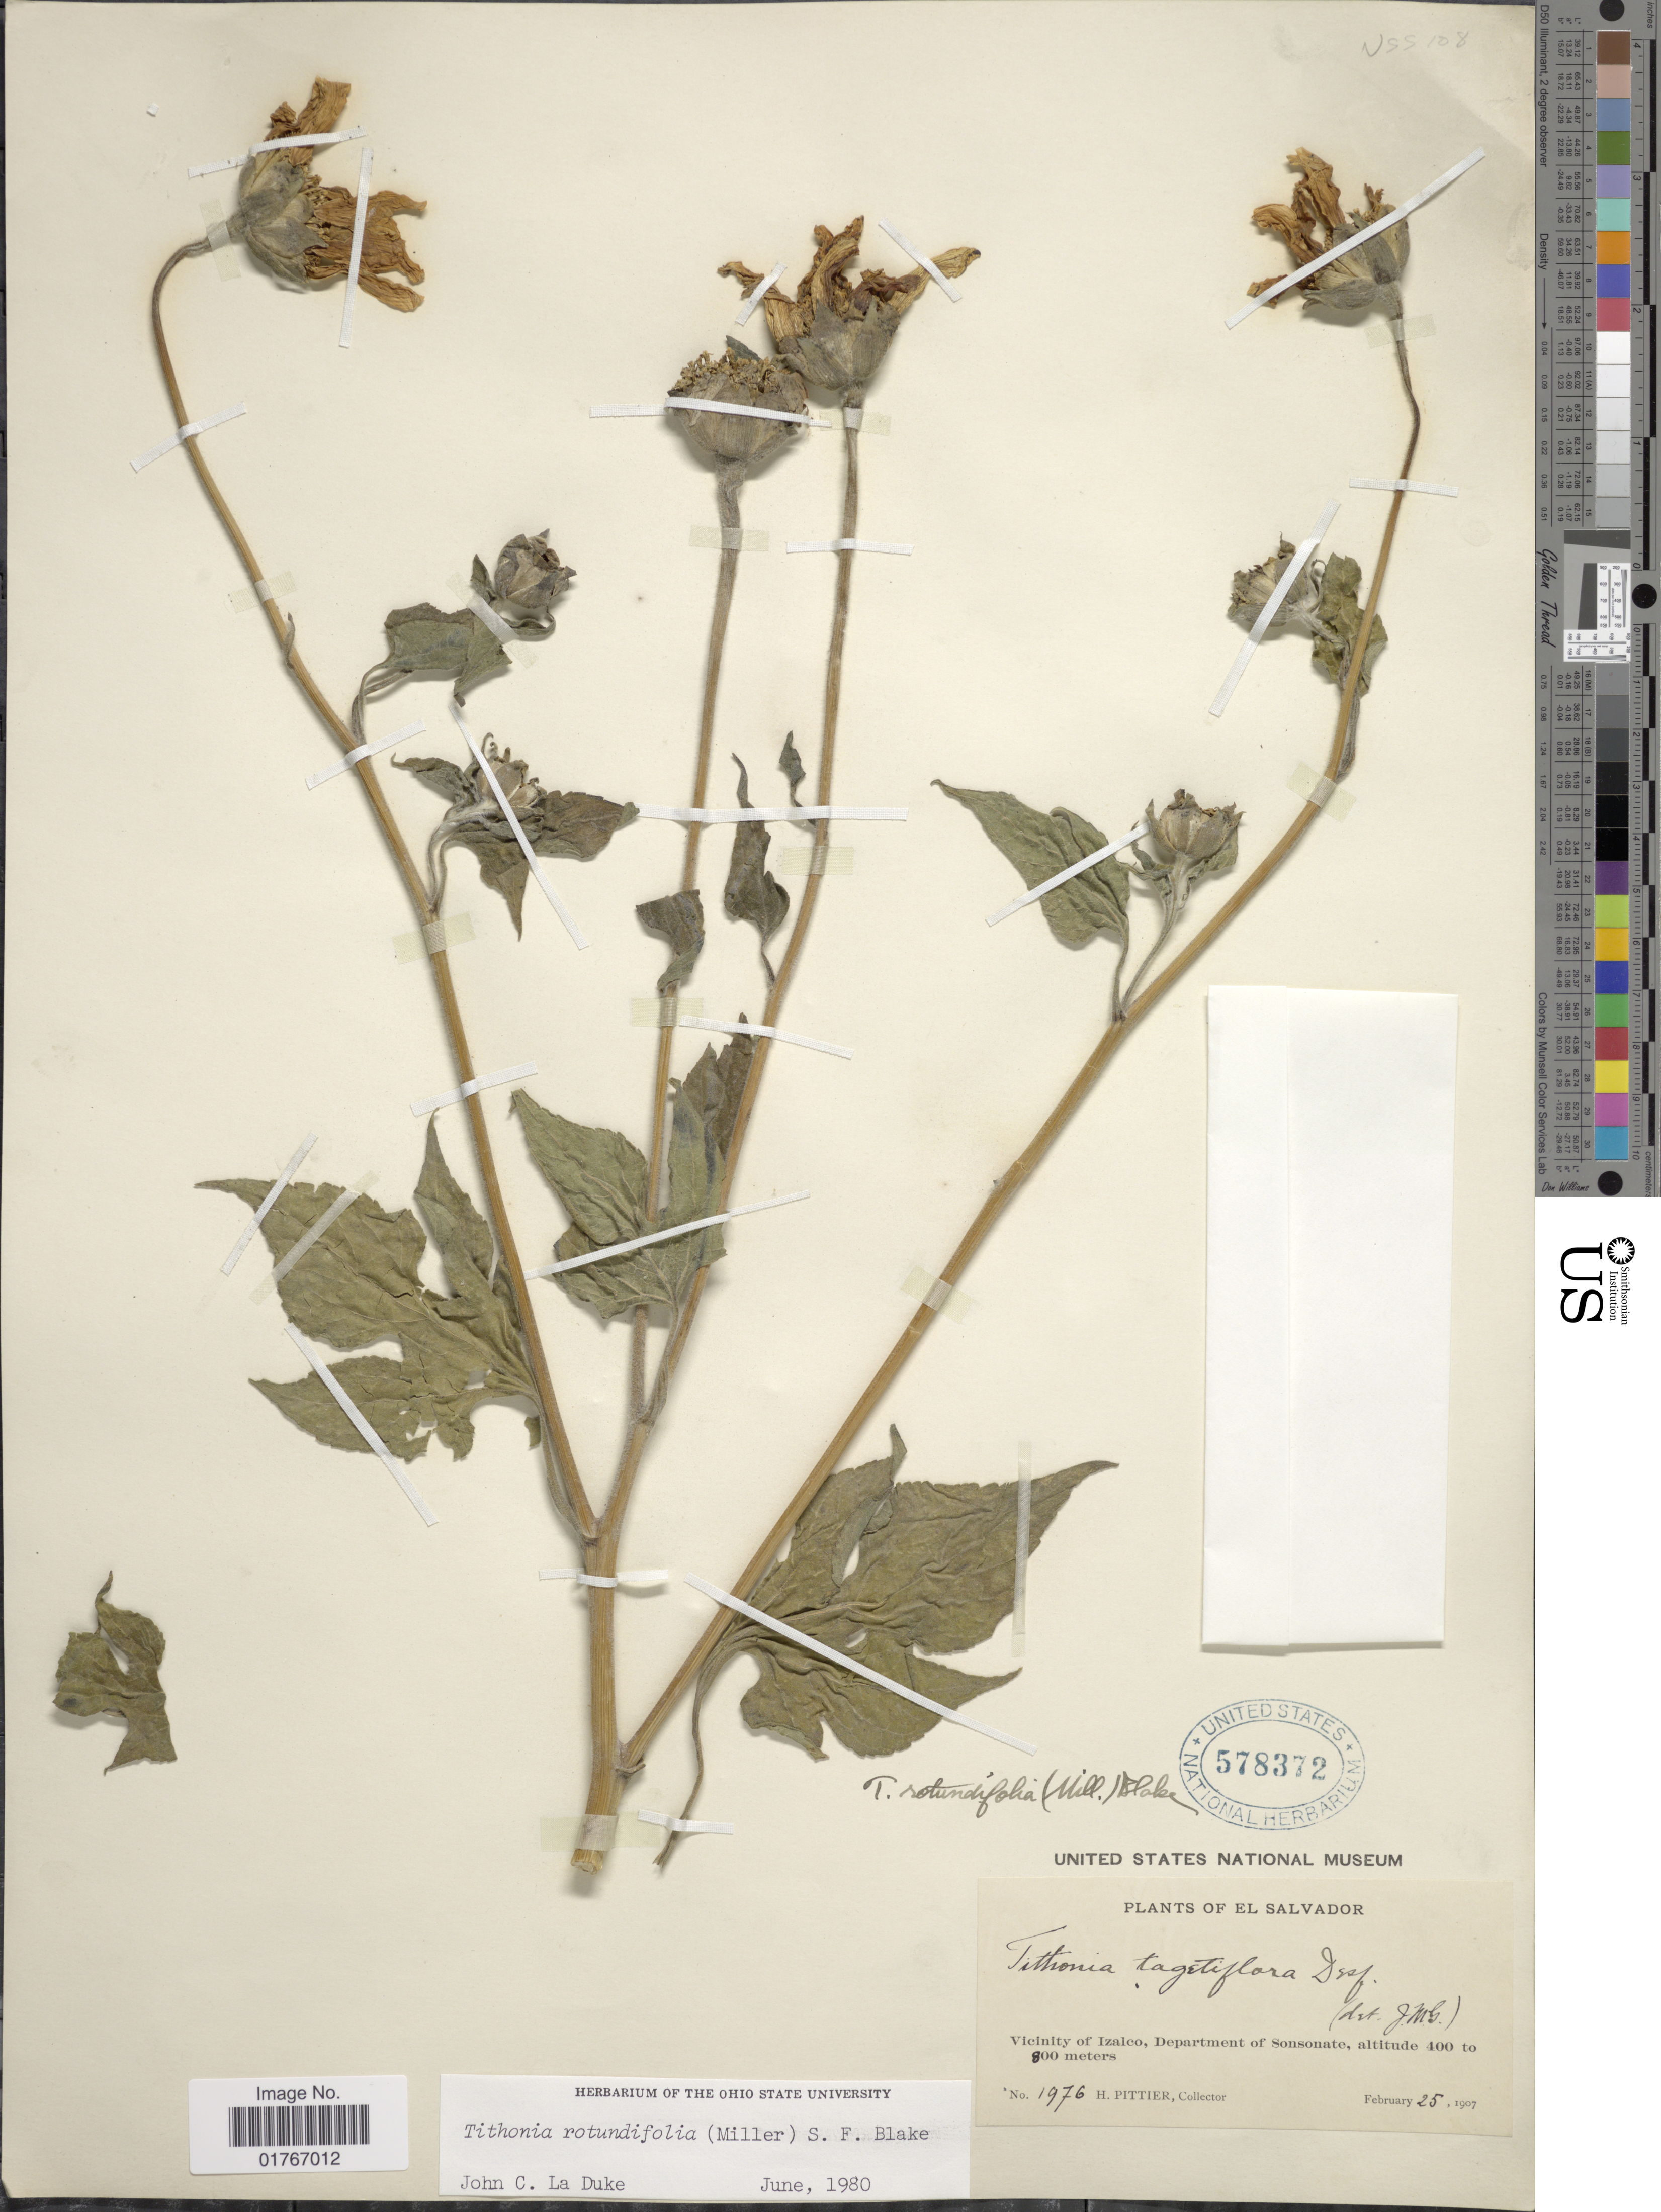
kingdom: Plantae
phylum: Tracheophyta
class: Magnoliopsida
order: Asterales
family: Asteraceae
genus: Tithonia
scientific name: Tithonia rotundifolia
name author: (Mill.) S.F. Blake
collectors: H. F. Pittier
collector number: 1976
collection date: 1907-02-25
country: El Salvador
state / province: Sonsonate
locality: Vicinity of Izalco, Departamento of Sonsonate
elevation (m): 400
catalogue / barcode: US 578372